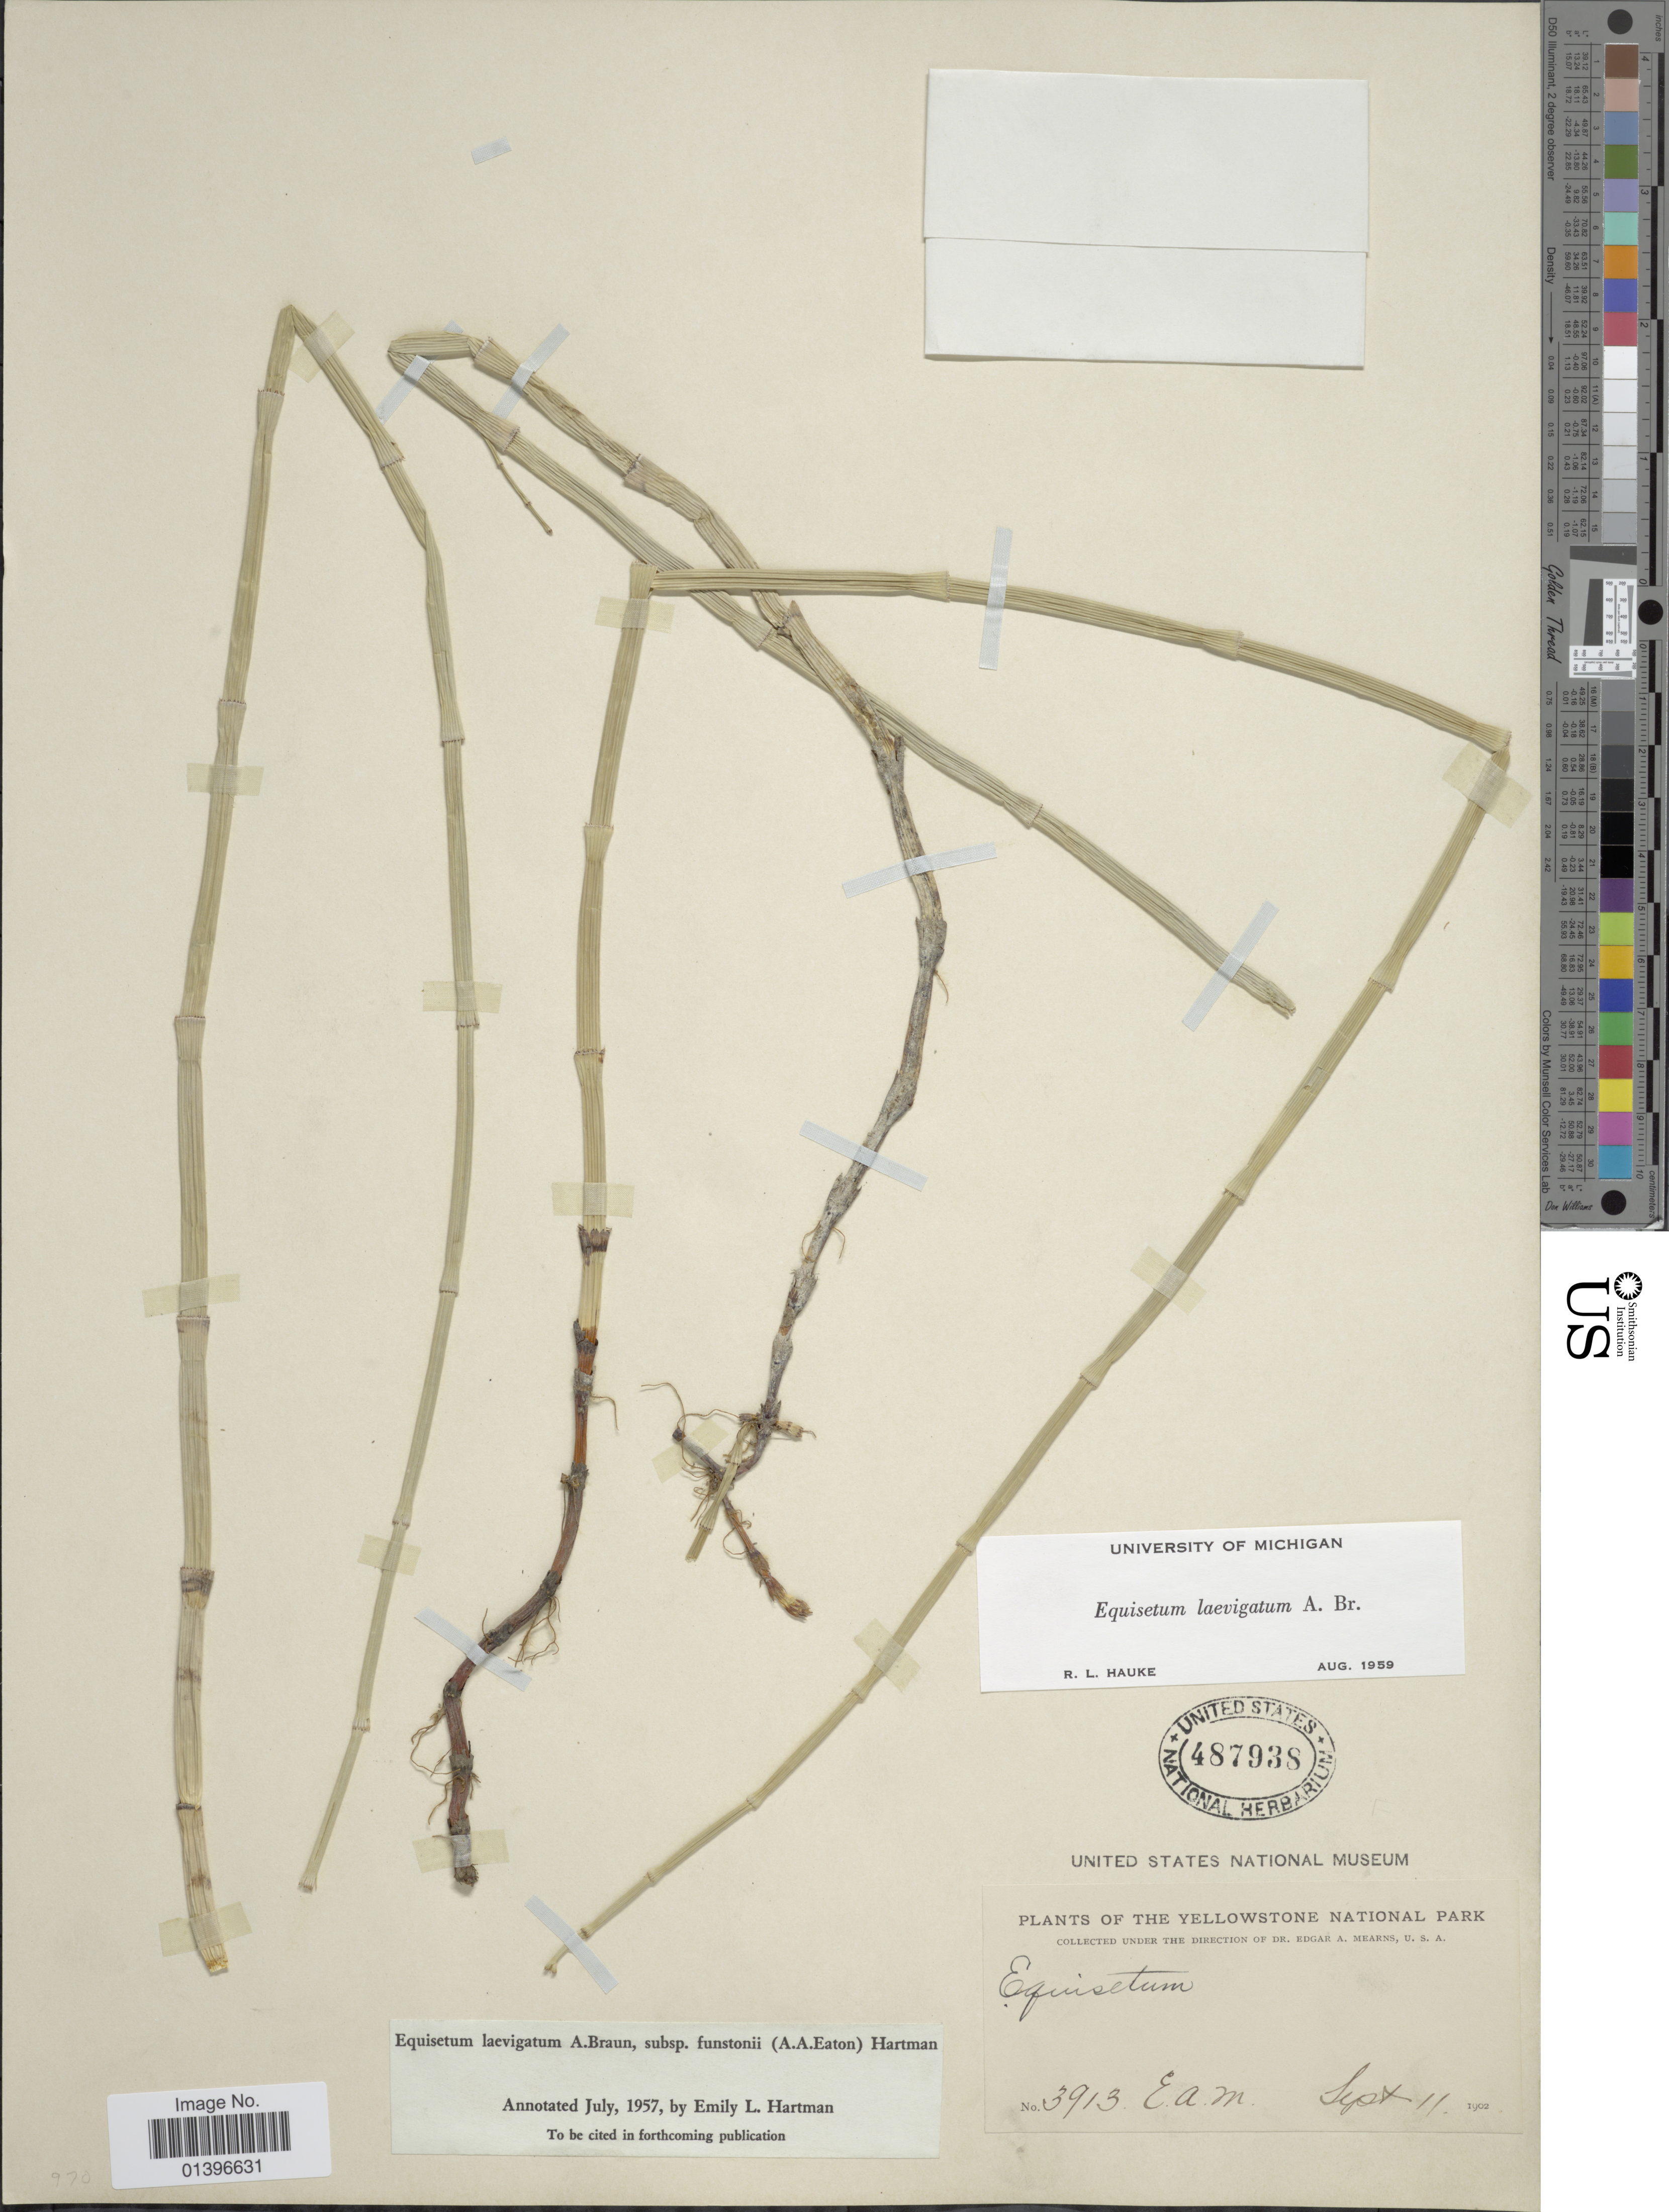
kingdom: Plantae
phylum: Tracheophyta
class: Polypodiopsida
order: Equisetales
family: Equisetaceae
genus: Equisetum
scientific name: Equisetum laevigatum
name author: A. Braun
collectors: E. A. Mearns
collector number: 3913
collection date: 1902-09-11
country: United States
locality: Yellowstone National Park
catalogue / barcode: US 487938